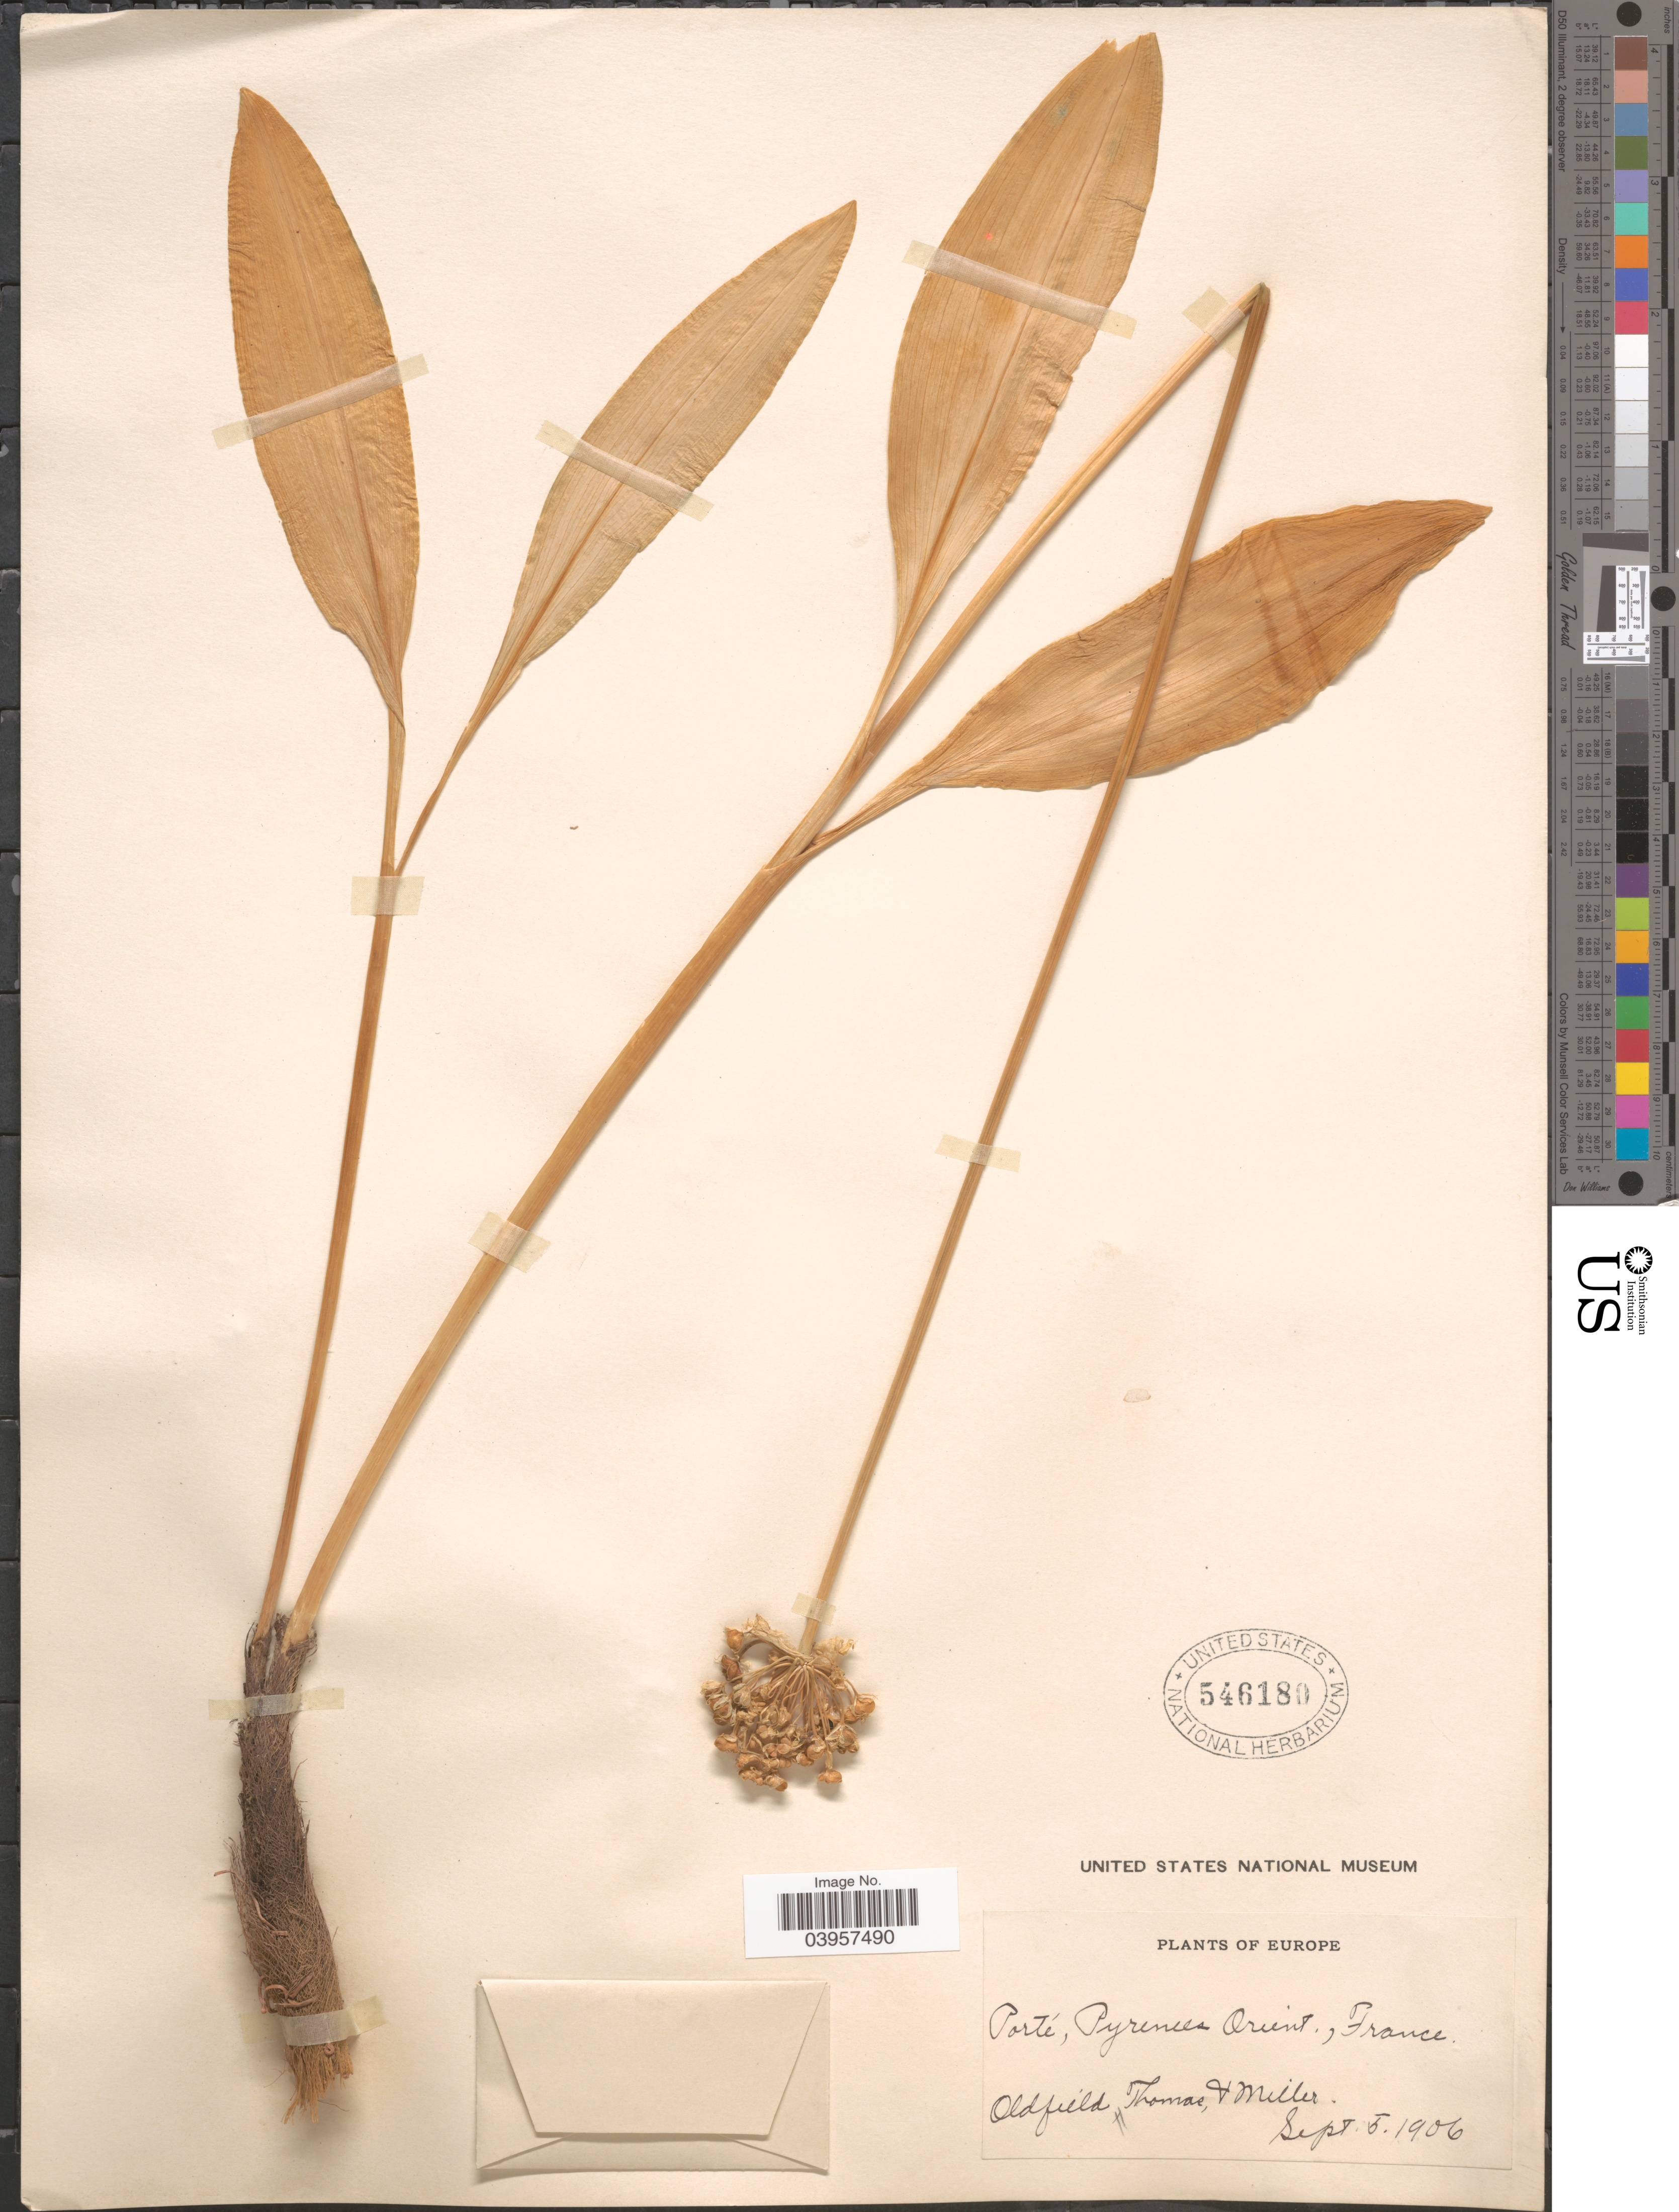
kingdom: Plantae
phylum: Tracheophyta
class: Liliopsida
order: Asparagales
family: Amaryllidaceae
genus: Allium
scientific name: Allium sp.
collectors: T. Oldfield, Oldfield & Thomas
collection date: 1906-09-05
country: France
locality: Porté, Pyrenees Orient. Europe.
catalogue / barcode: US 546180